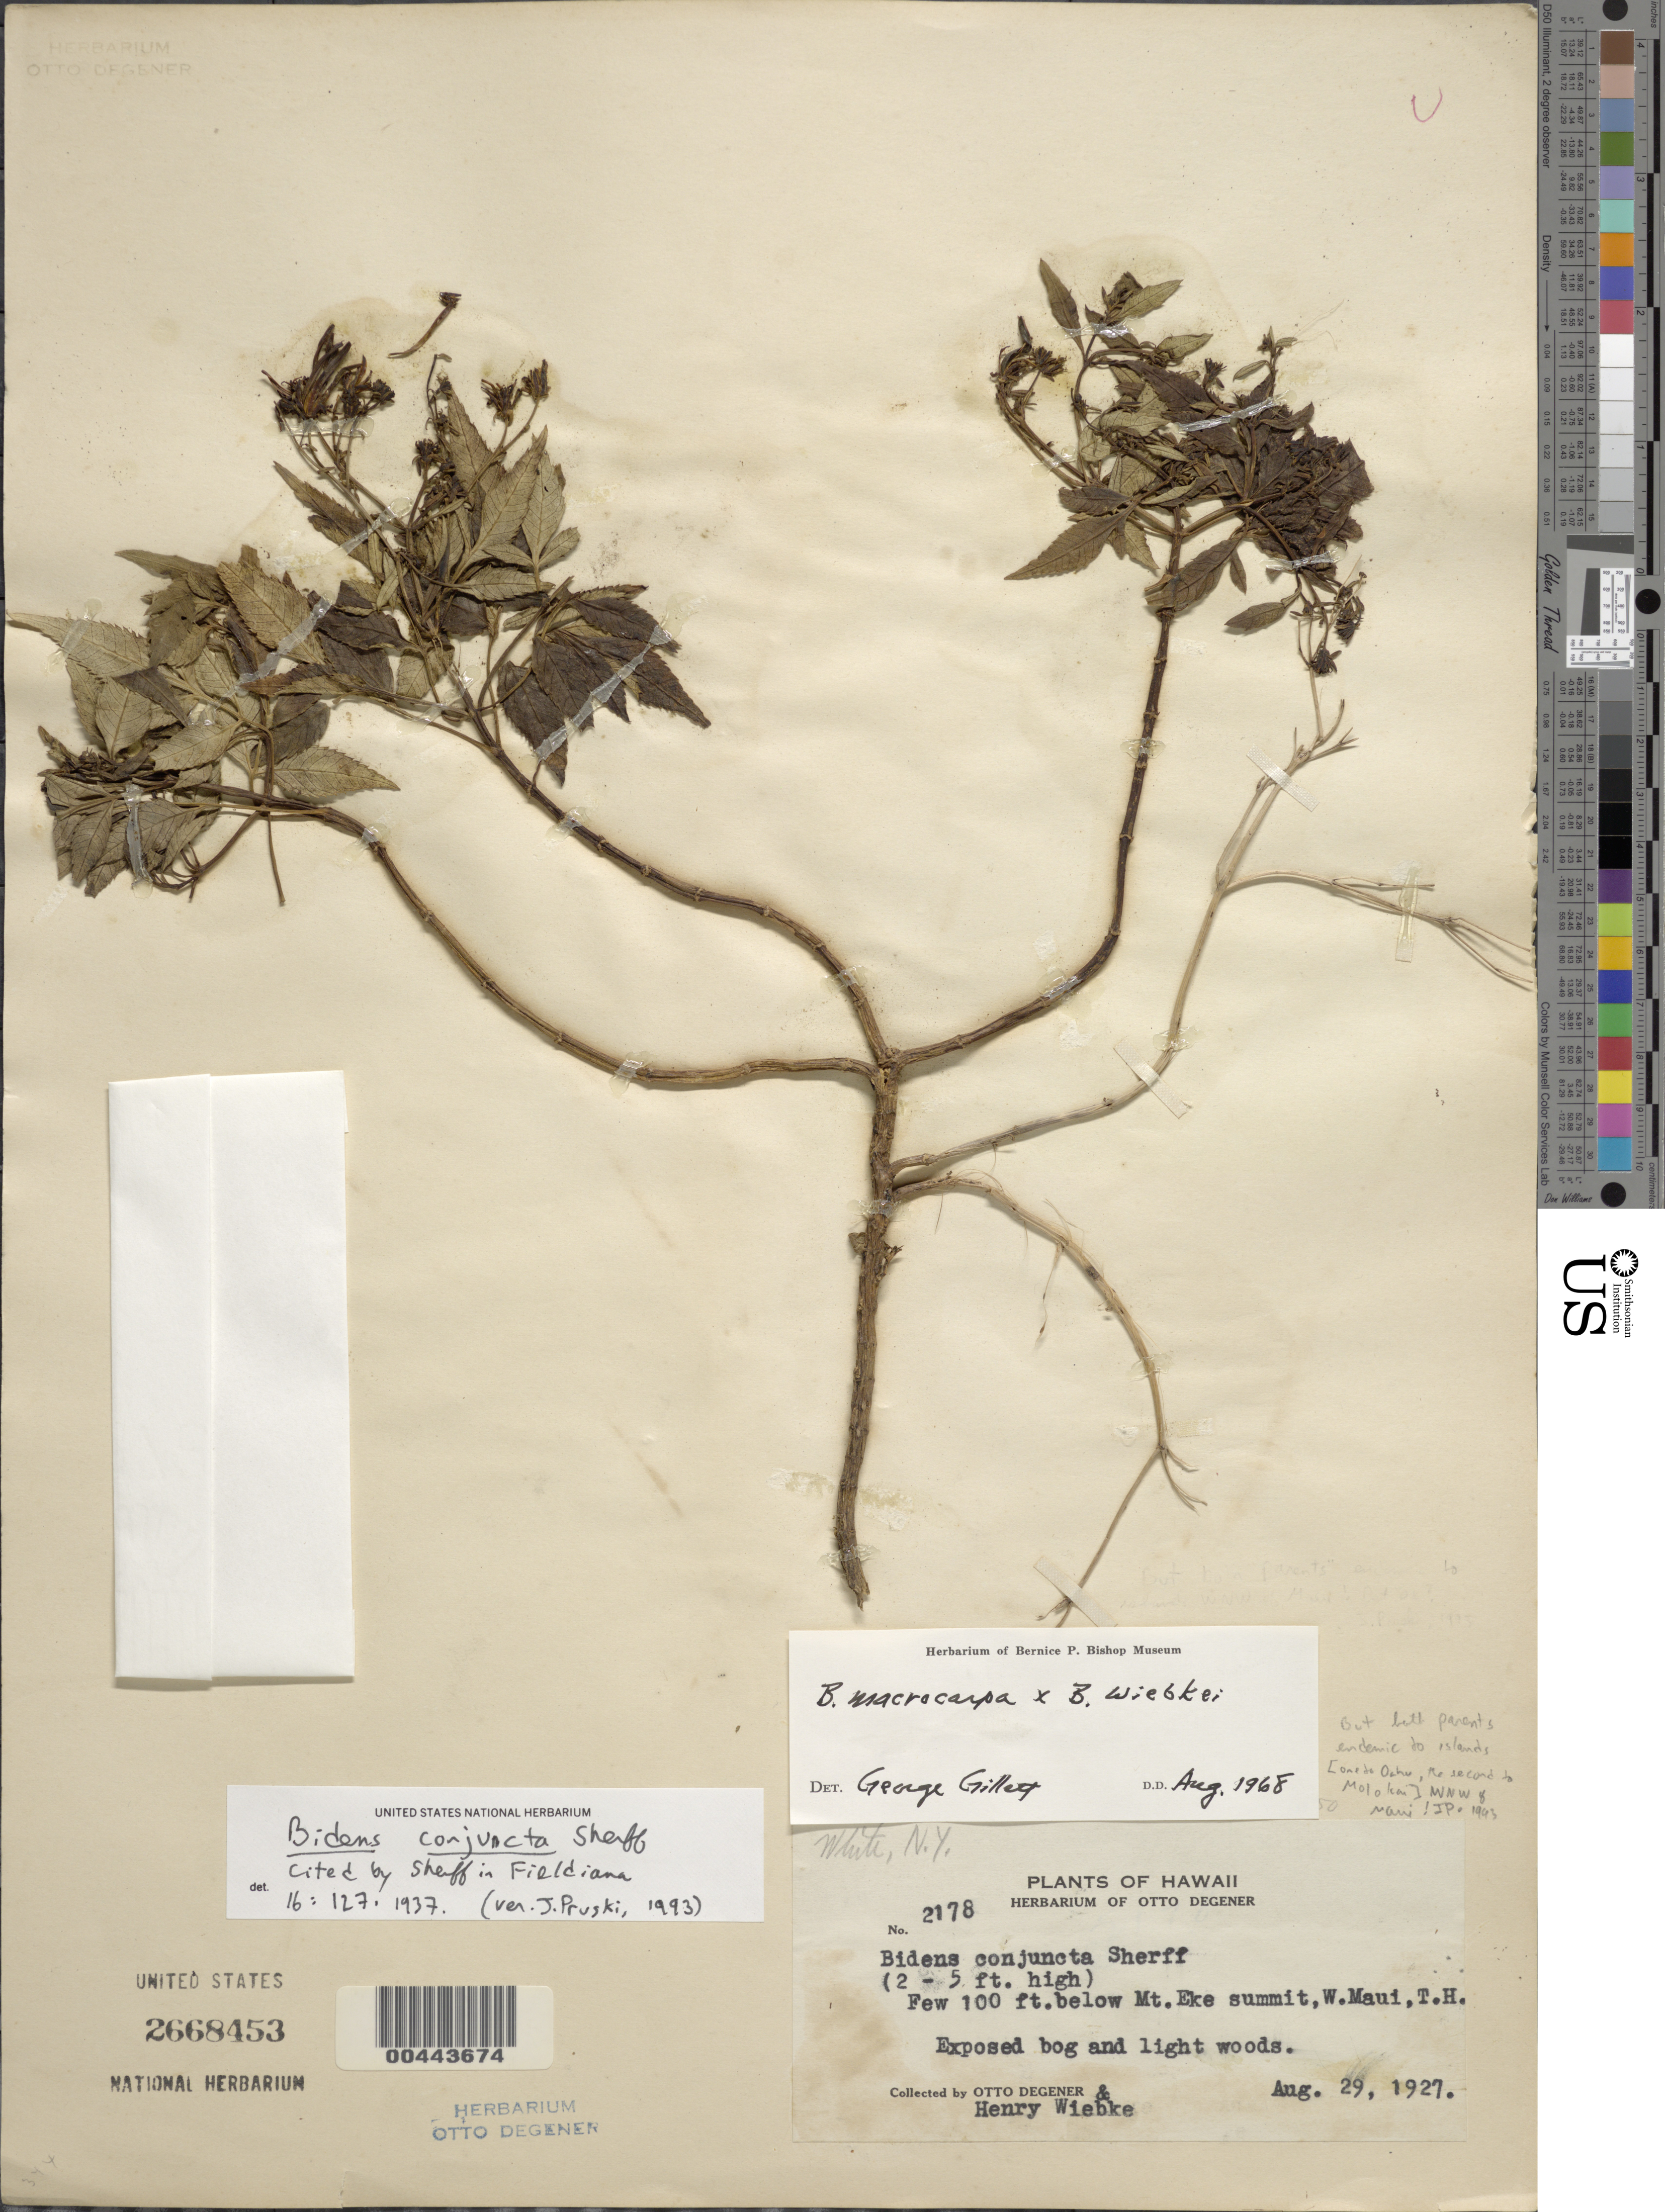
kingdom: Plantae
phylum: Tracheophyta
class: Magnoliopsida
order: Asterales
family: Asteraceae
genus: Bidens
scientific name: Bidens conjuncta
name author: Sherff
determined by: Sherff, E. E.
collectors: O. Degener & H. Wiebke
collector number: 2178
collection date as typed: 29 Aug 1927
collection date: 1927-08-29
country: United States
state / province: Hawaii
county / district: Maui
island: Maui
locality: Below Mount Eke summit, W Maui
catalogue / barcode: US 2668453